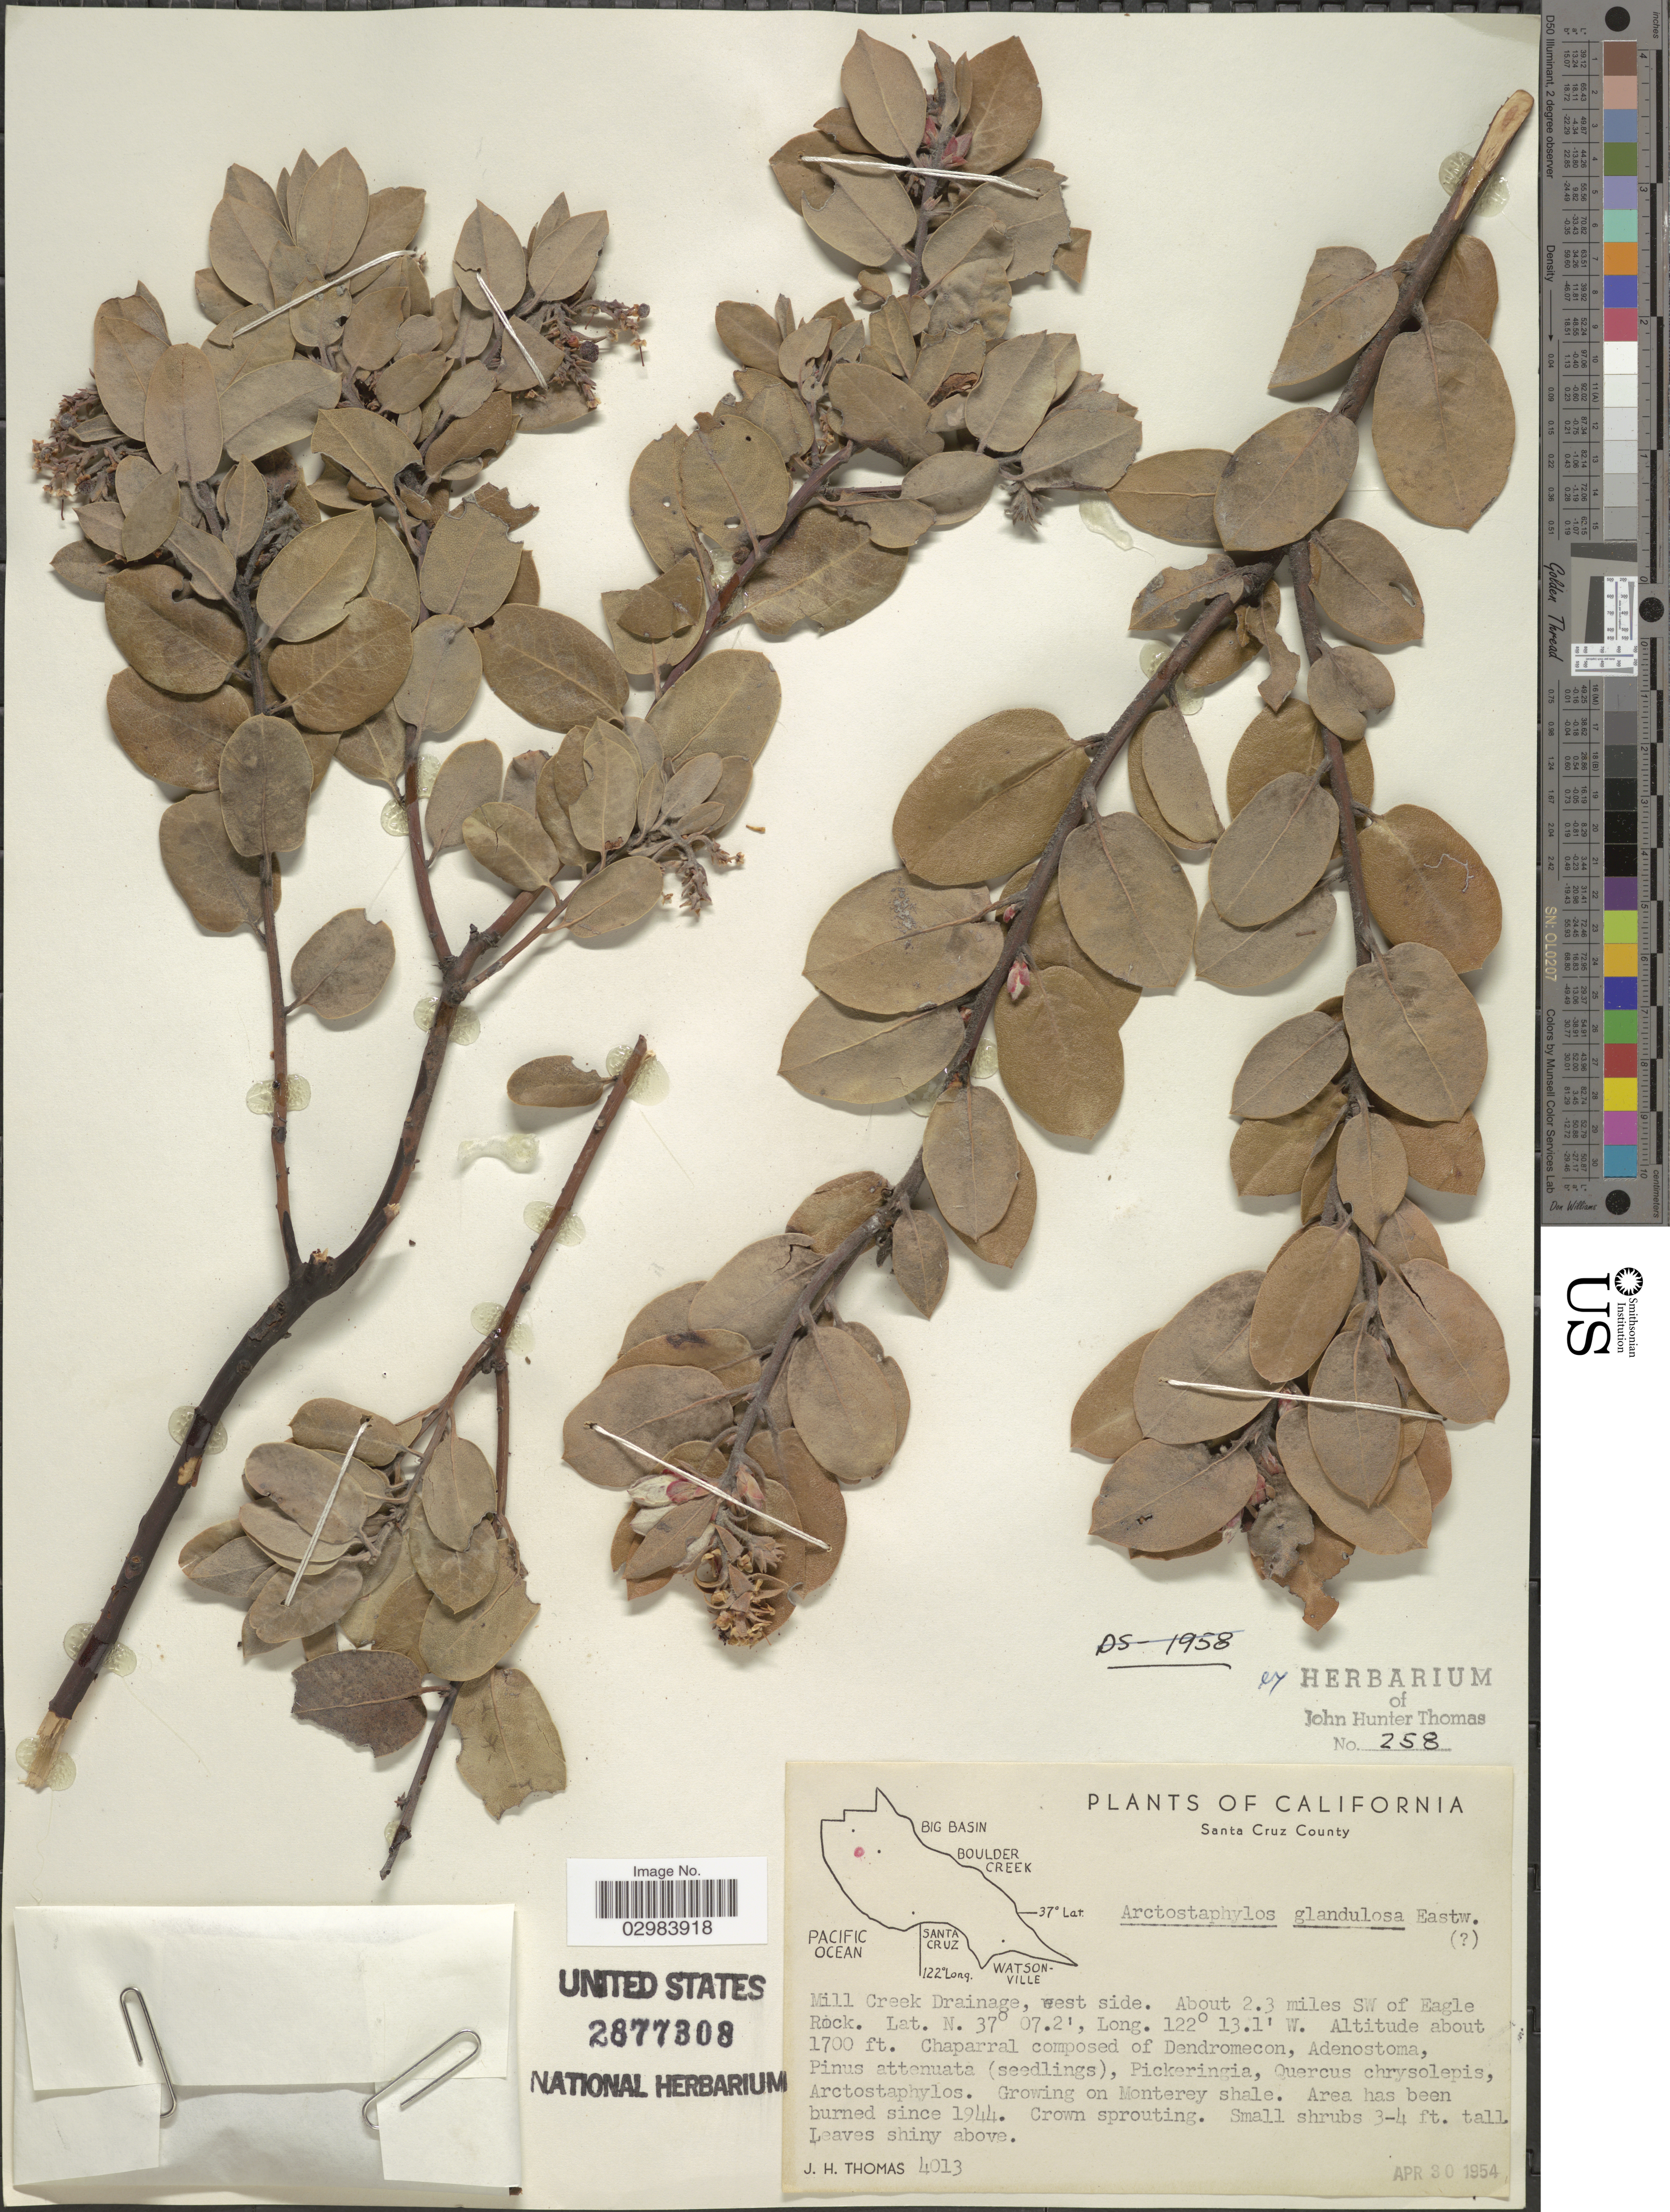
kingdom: Plantae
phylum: Tracheophyta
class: Magnoliopsida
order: Ericales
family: Ericaceae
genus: Arctostaphylos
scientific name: Arctostaphylos glandulosa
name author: Eastw.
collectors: J. H. Thomas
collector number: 4013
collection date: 1954-04-30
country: United States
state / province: California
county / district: Santa Cruz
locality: Santa Cruz County, Mill Creek Drainage, west side, About 2.3 miles SW of Eagle Rock.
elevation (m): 518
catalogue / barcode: US 2877308